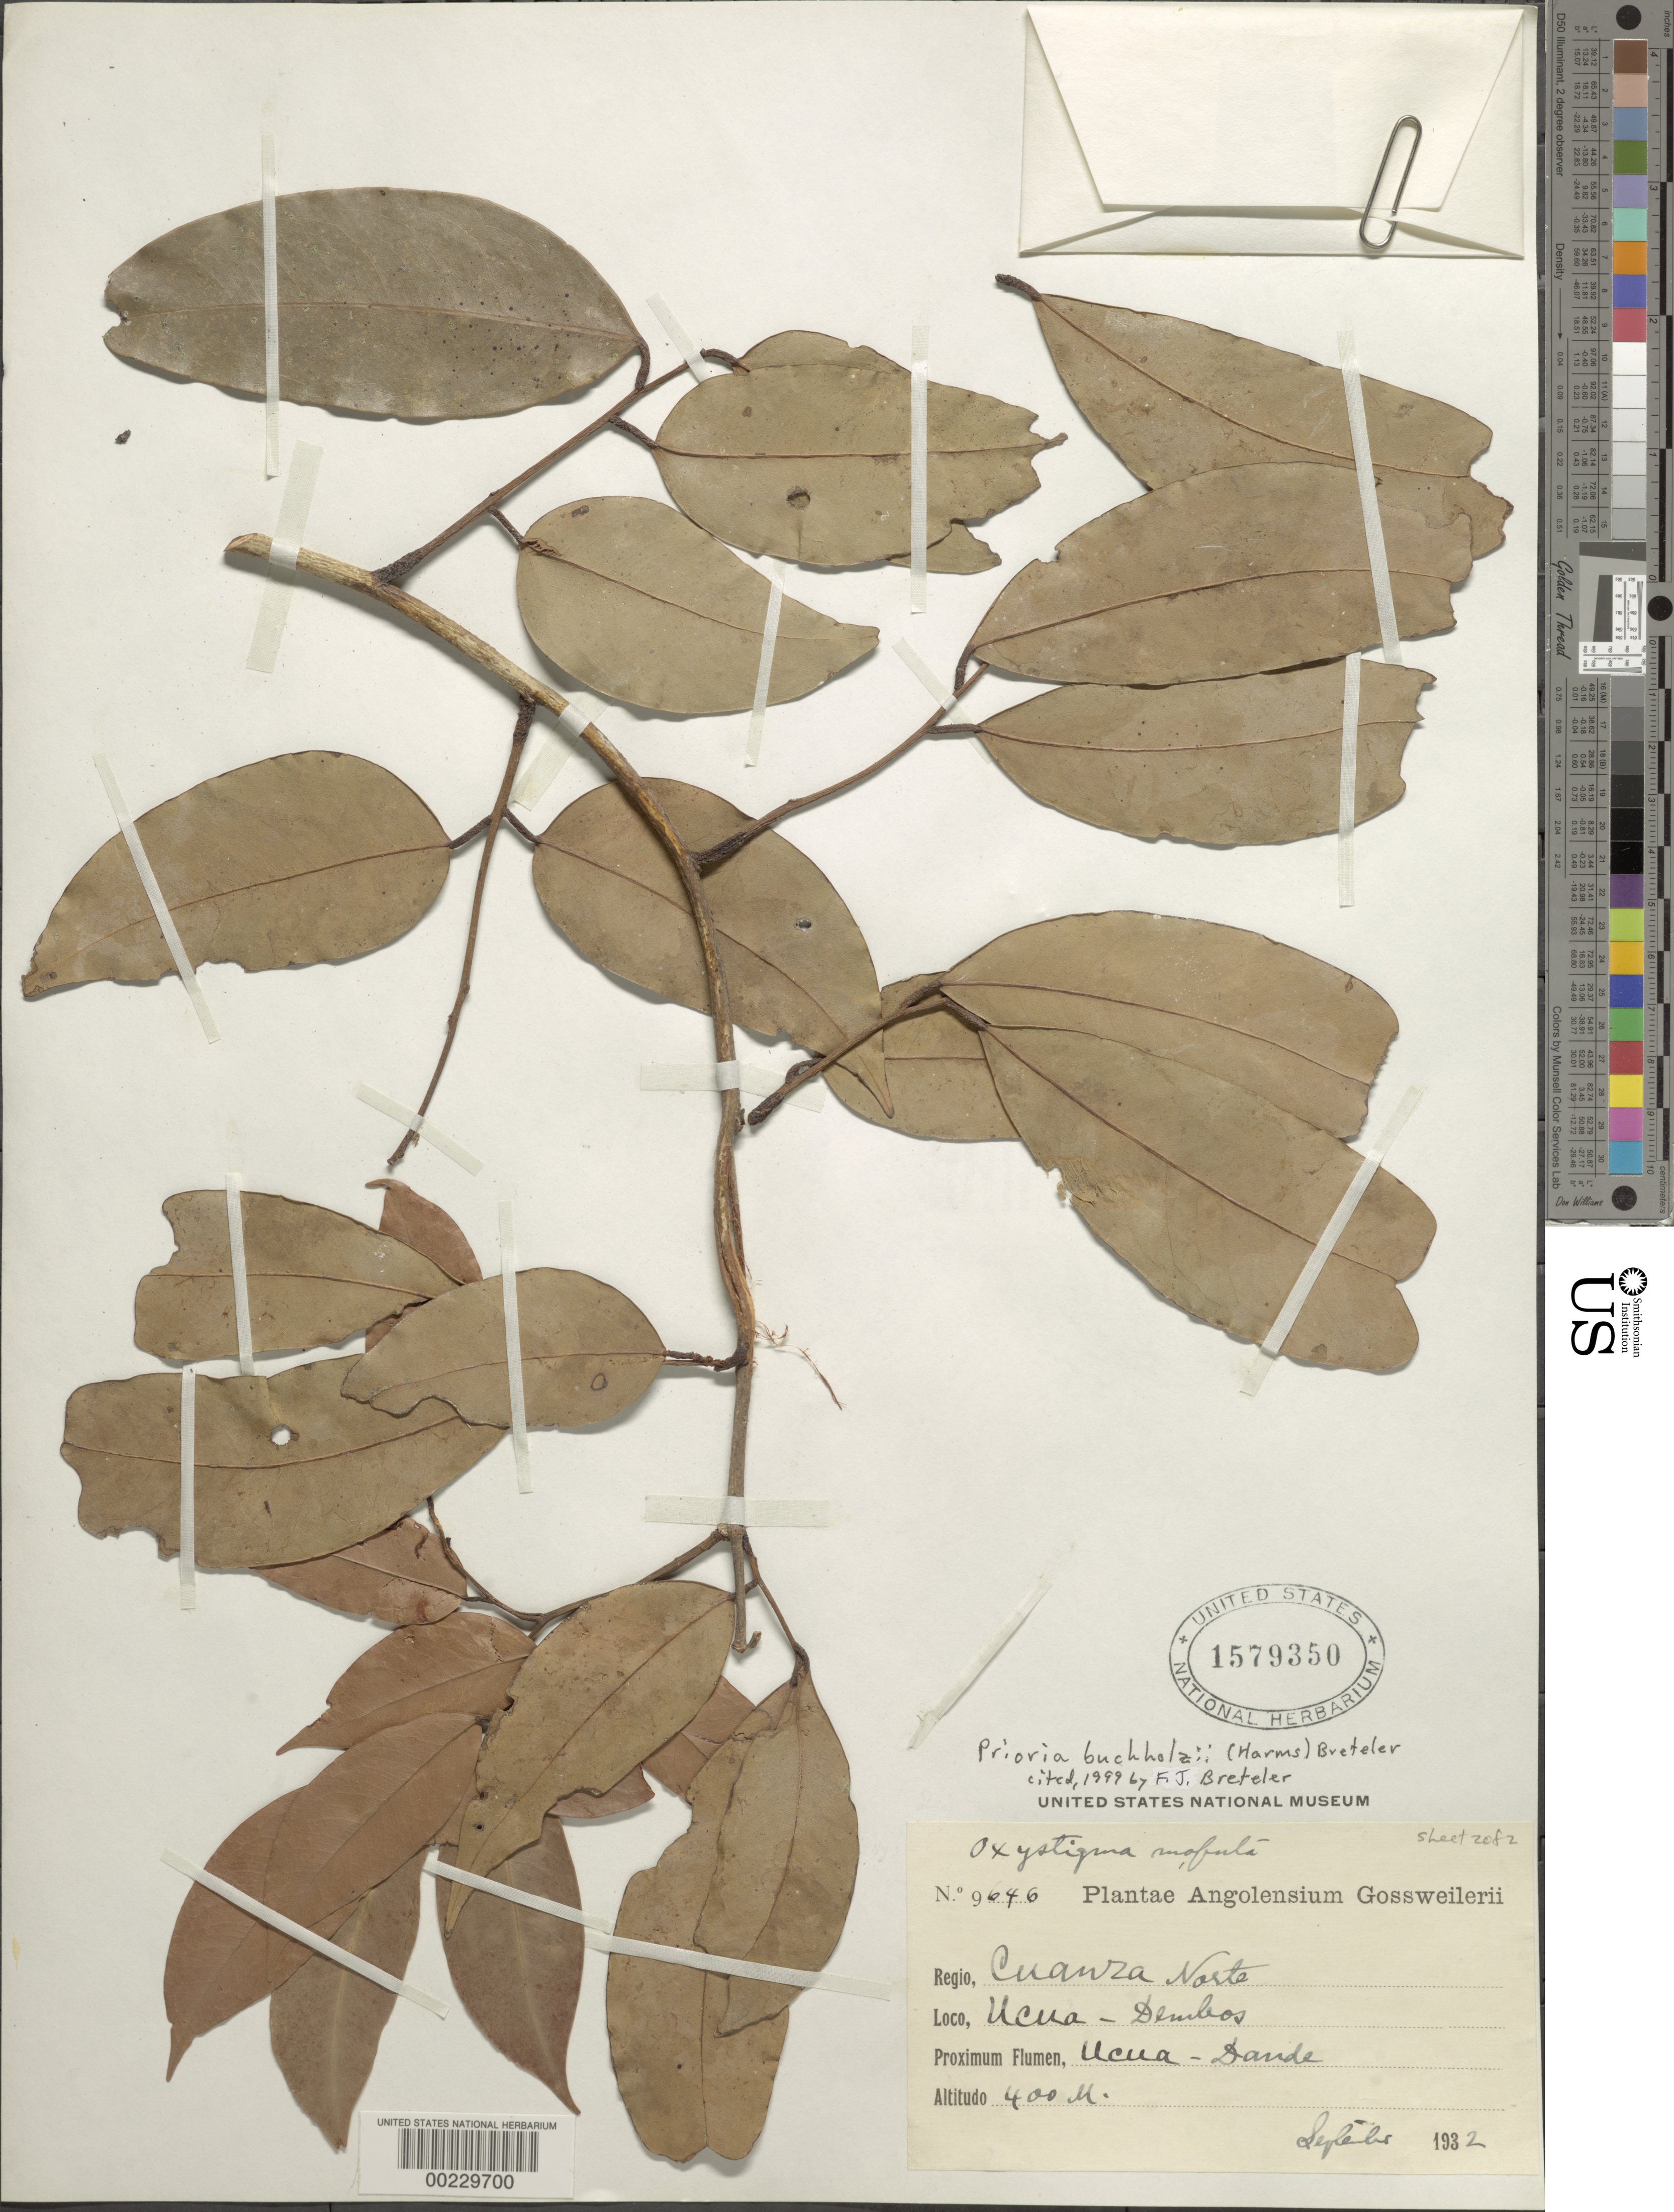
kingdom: Plantae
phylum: Tracheophyta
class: Magnoliopsida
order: Fabales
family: Fabaceae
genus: Oxystigma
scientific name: Oxystigma buchholzii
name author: Harms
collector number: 9646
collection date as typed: Sep 1932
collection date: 1932-09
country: Angola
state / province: Cuanza Norte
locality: Ucua, Dembos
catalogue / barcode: US 1579350